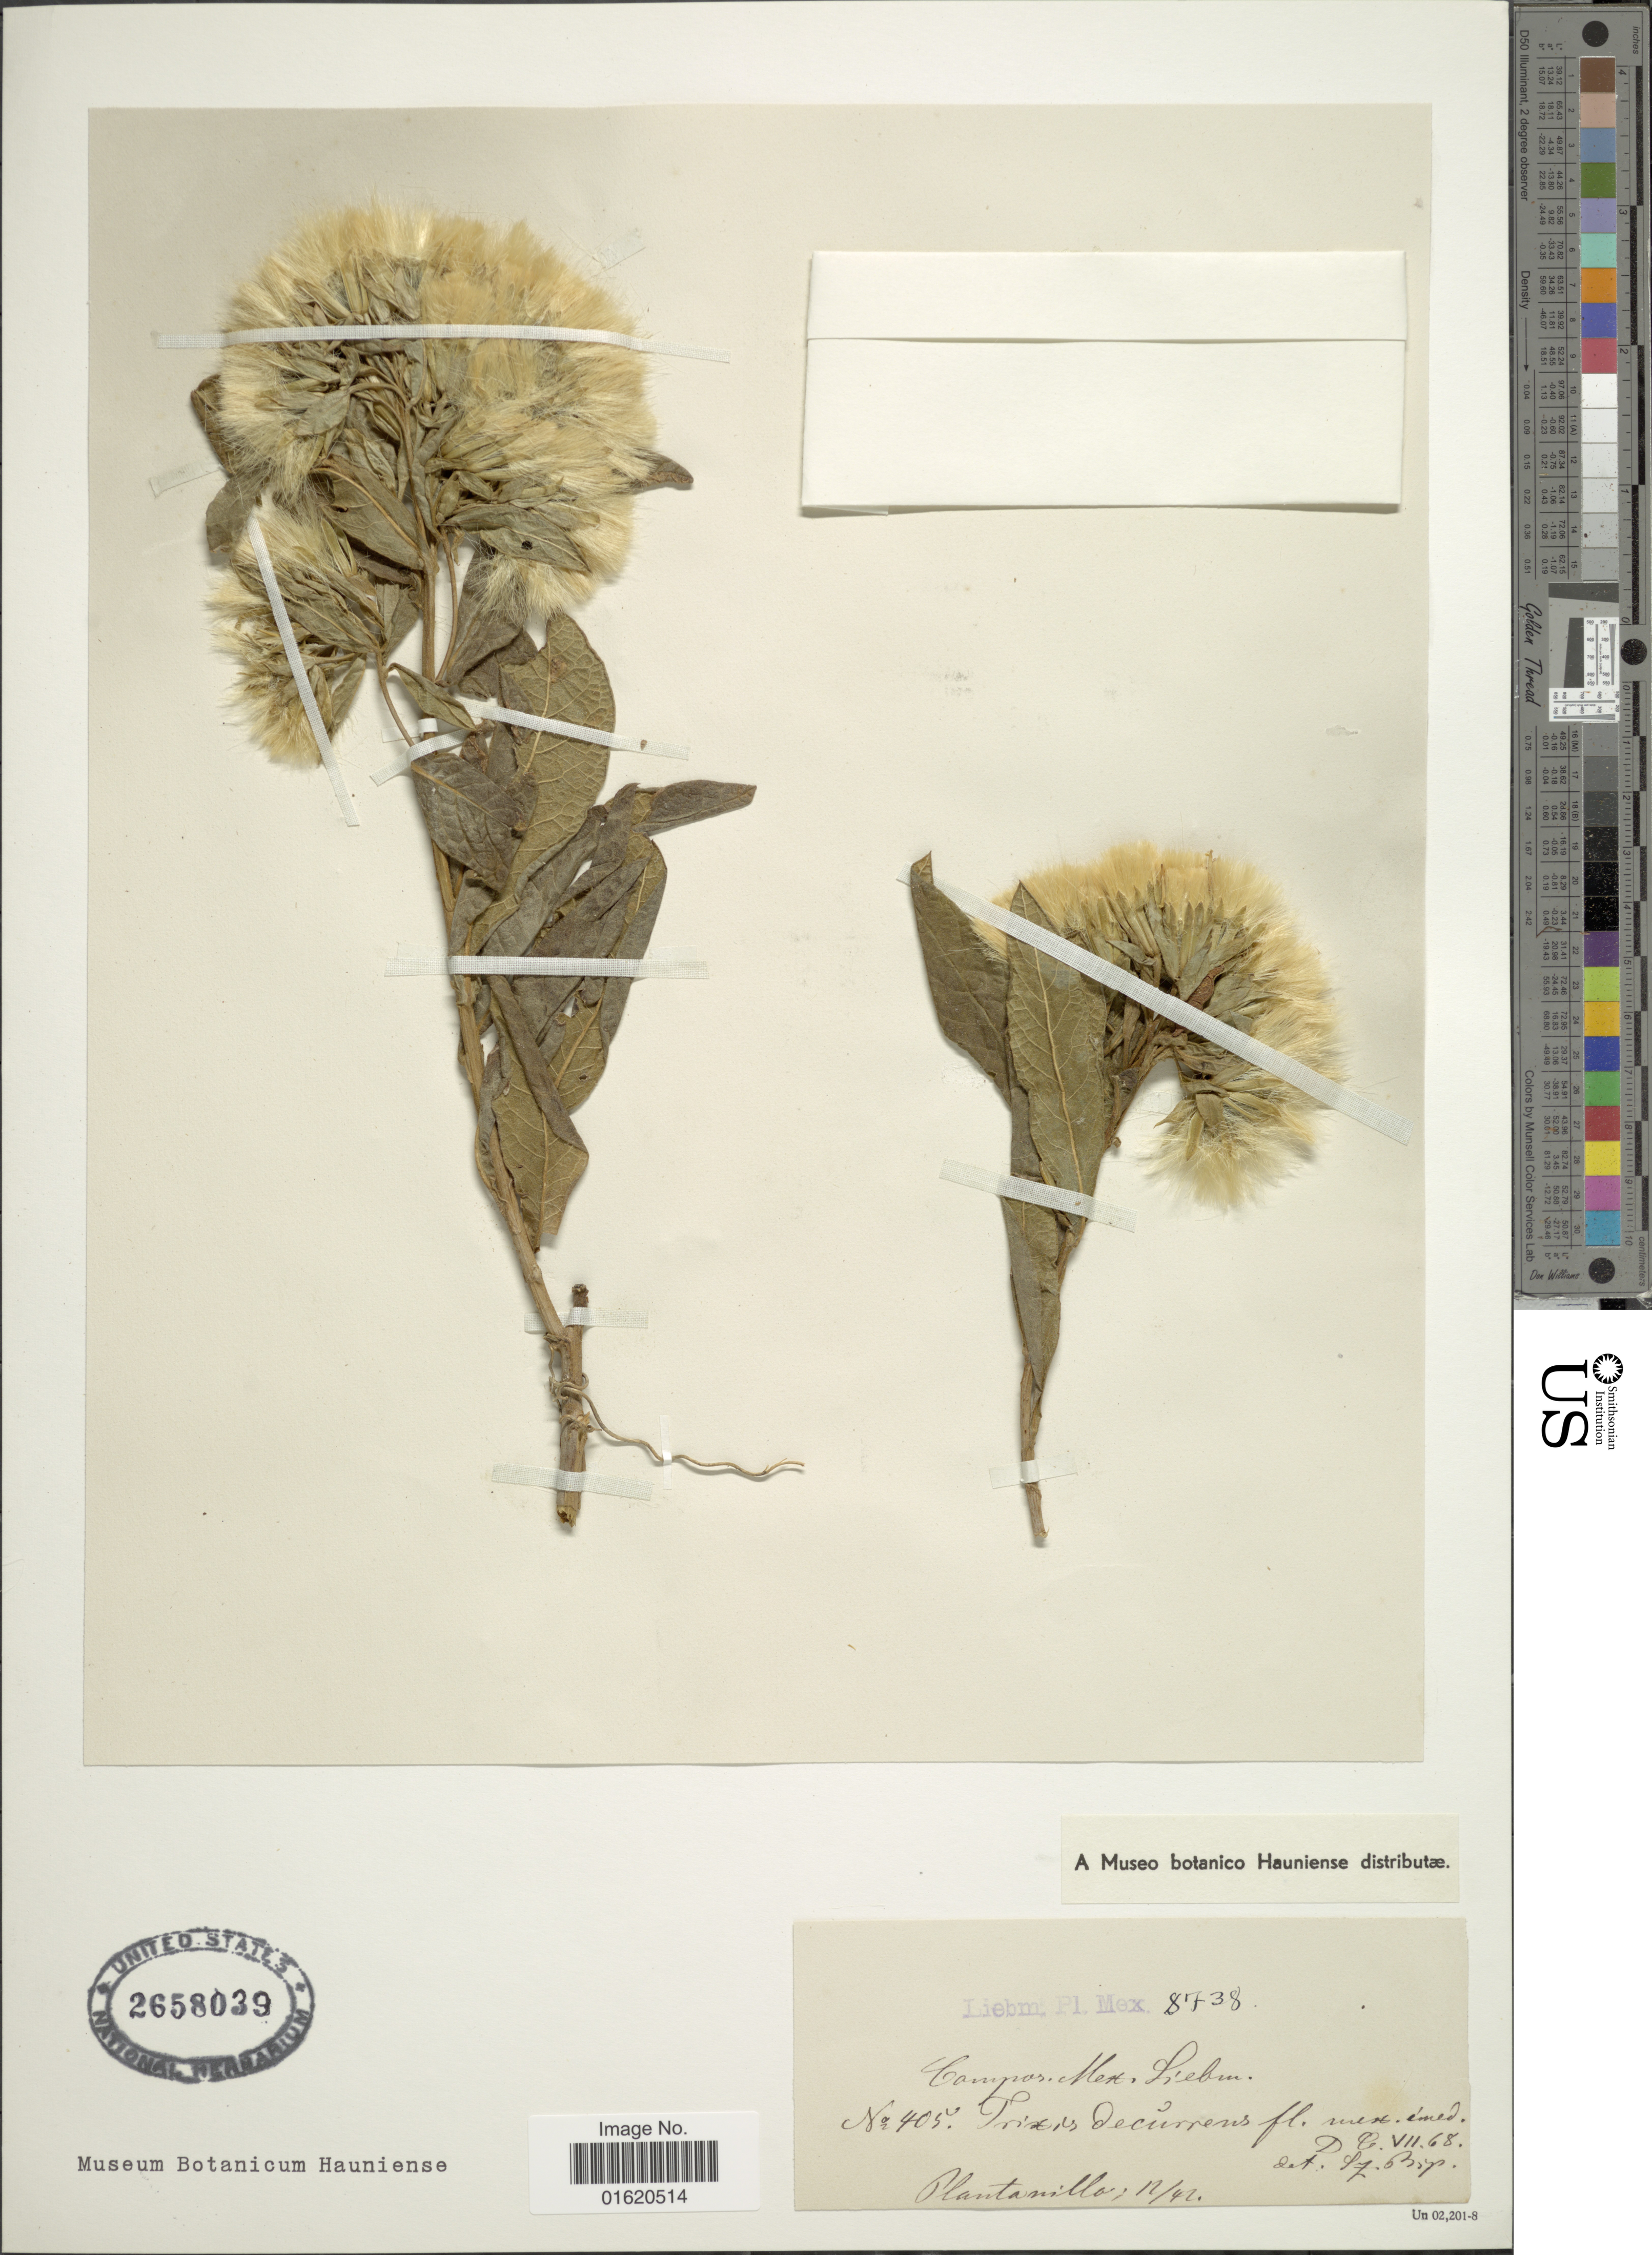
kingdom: Plantae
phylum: Tracheophyta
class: Magnoliopsida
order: Asterales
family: Asteraceae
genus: Trixis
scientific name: Trixis alata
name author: D. Don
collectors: F. M. Liebmann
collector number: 8738/405*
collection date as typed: Transcribed d/m/y: /7/68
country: Mexico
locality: Plantanillo [interpreted]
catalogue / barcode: US 2658039